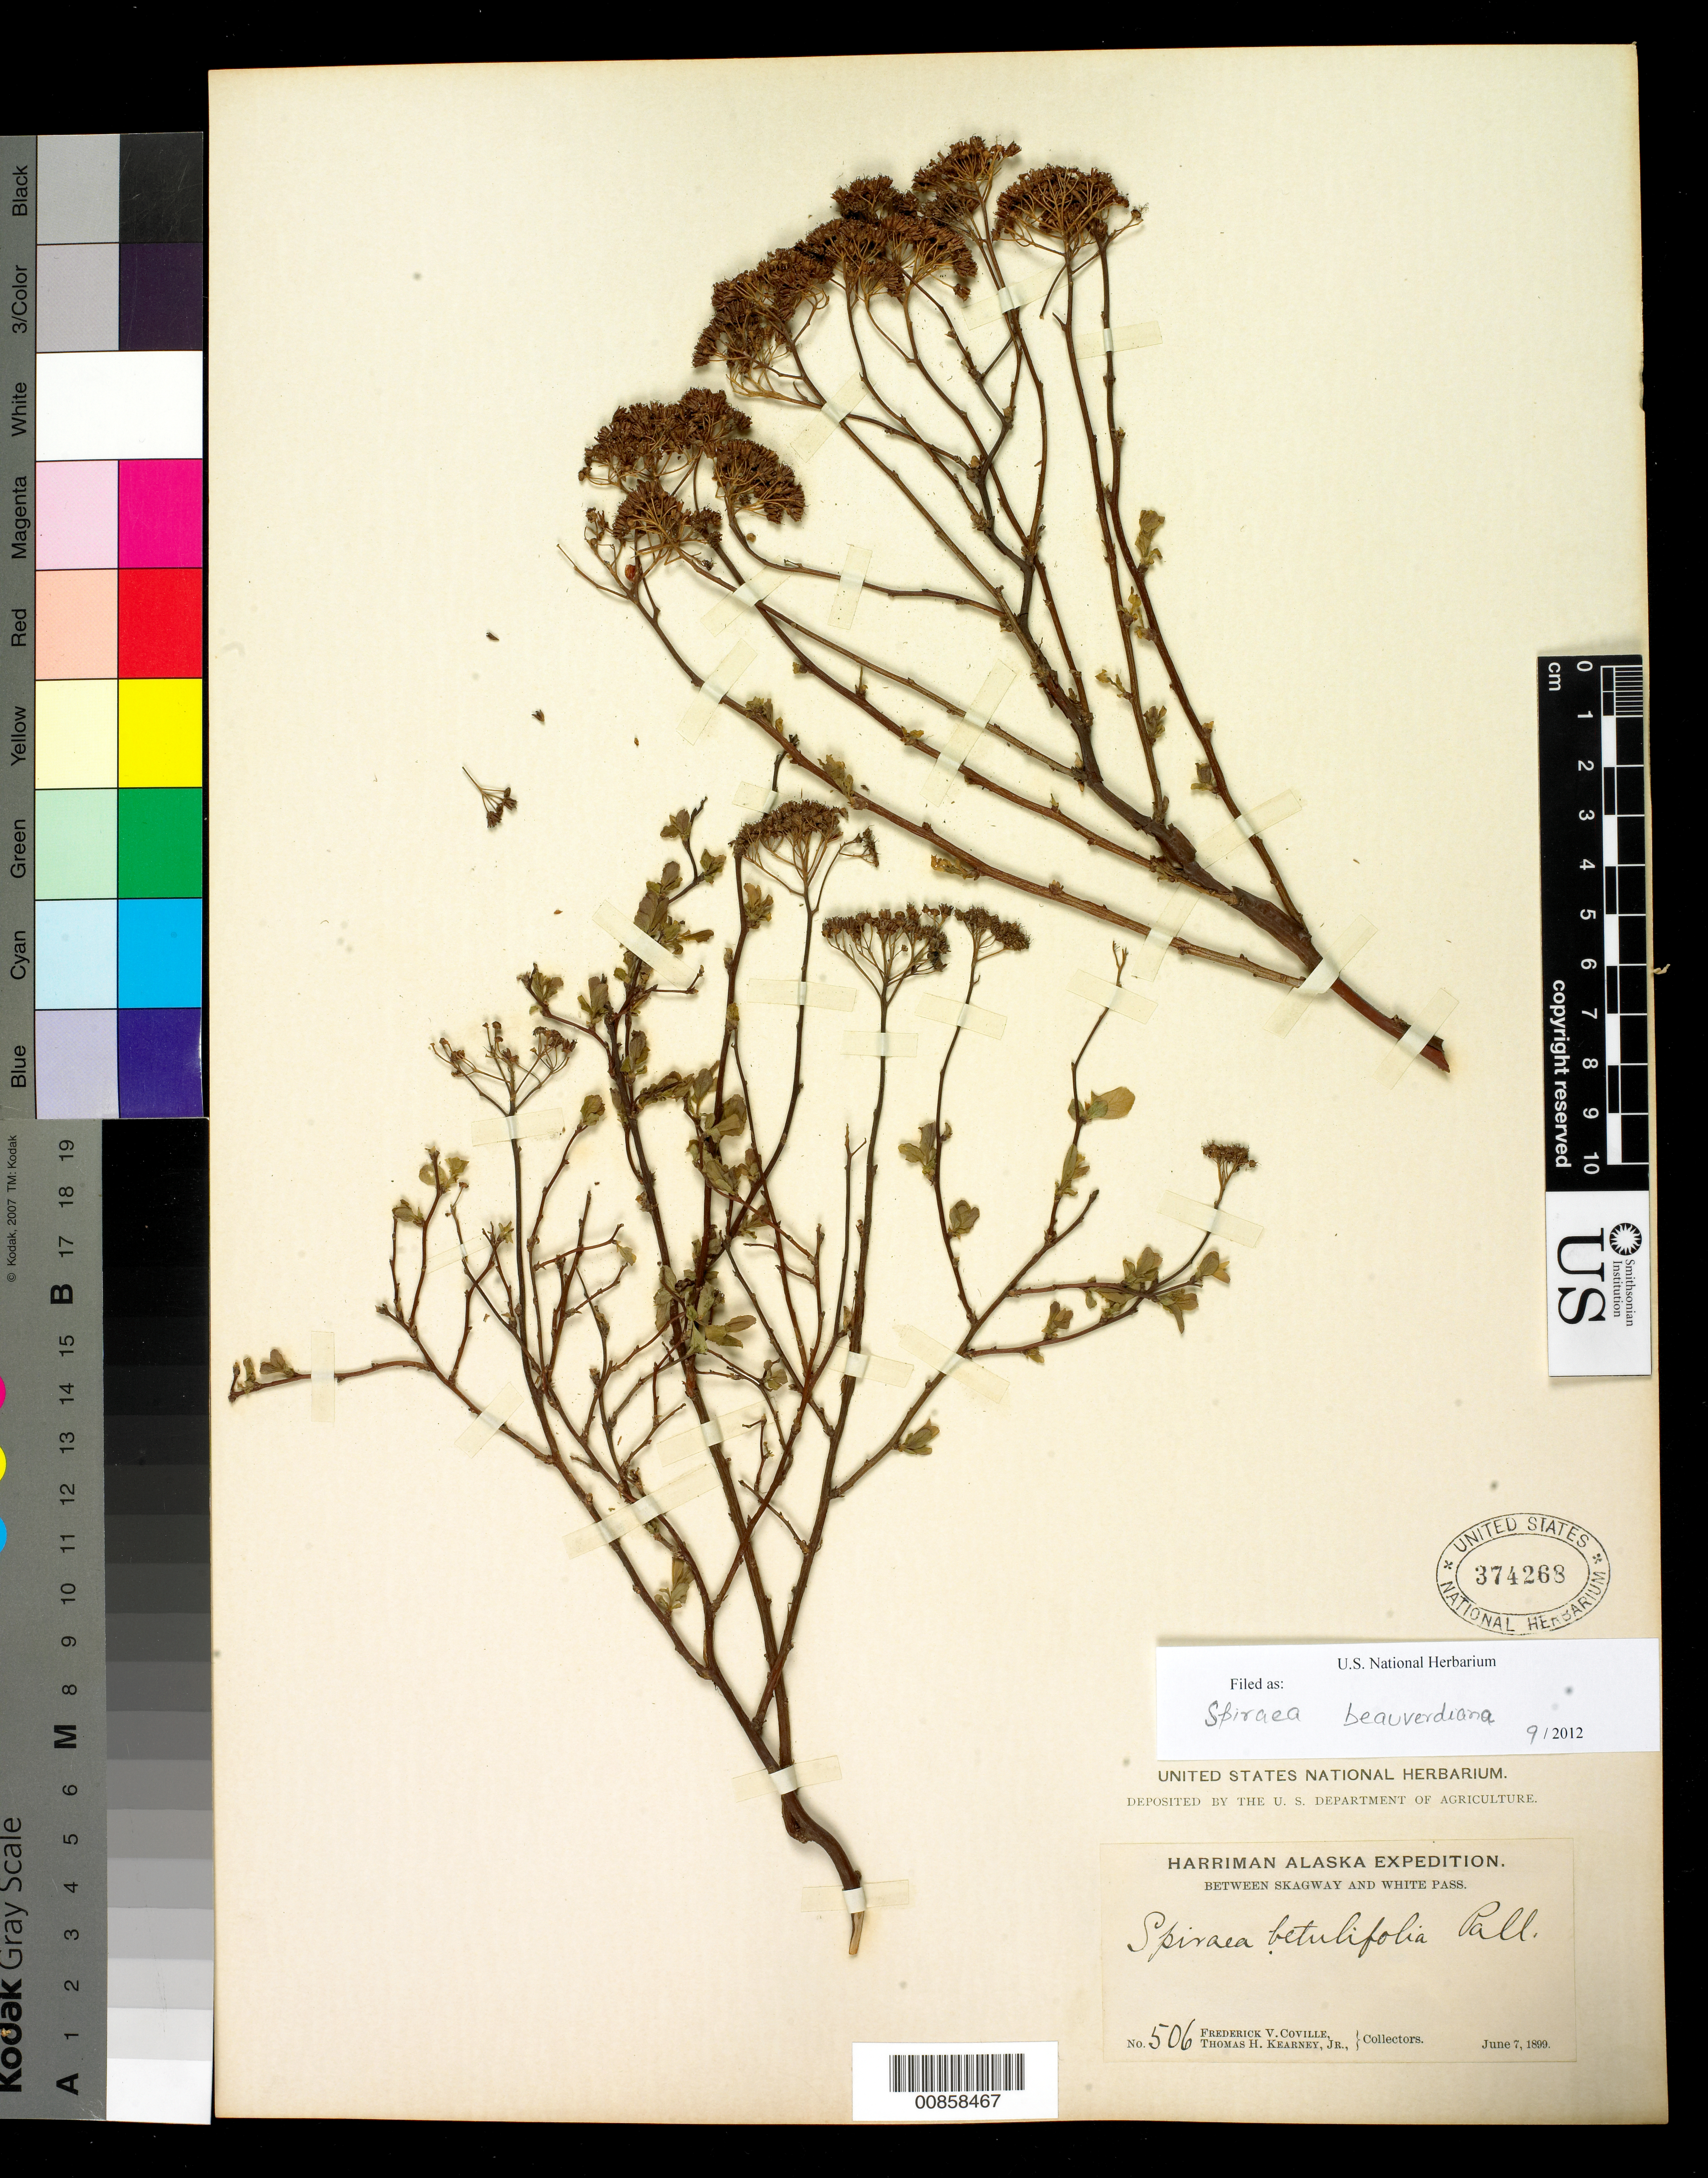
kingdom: Plantae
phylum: Tracheophyta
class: Magnoliopsida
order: Rosales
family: Rosaceae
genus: Spiraea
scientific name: Spiraea beauverdiana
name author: C.K. Schneid.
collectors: F. V. Coville & T. H. Kearney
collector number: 506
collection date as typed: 07 Jun 1899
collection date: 1899-06-07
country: United States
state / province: Alaska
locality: Between Skagway and White Pass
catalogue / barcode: US 374268